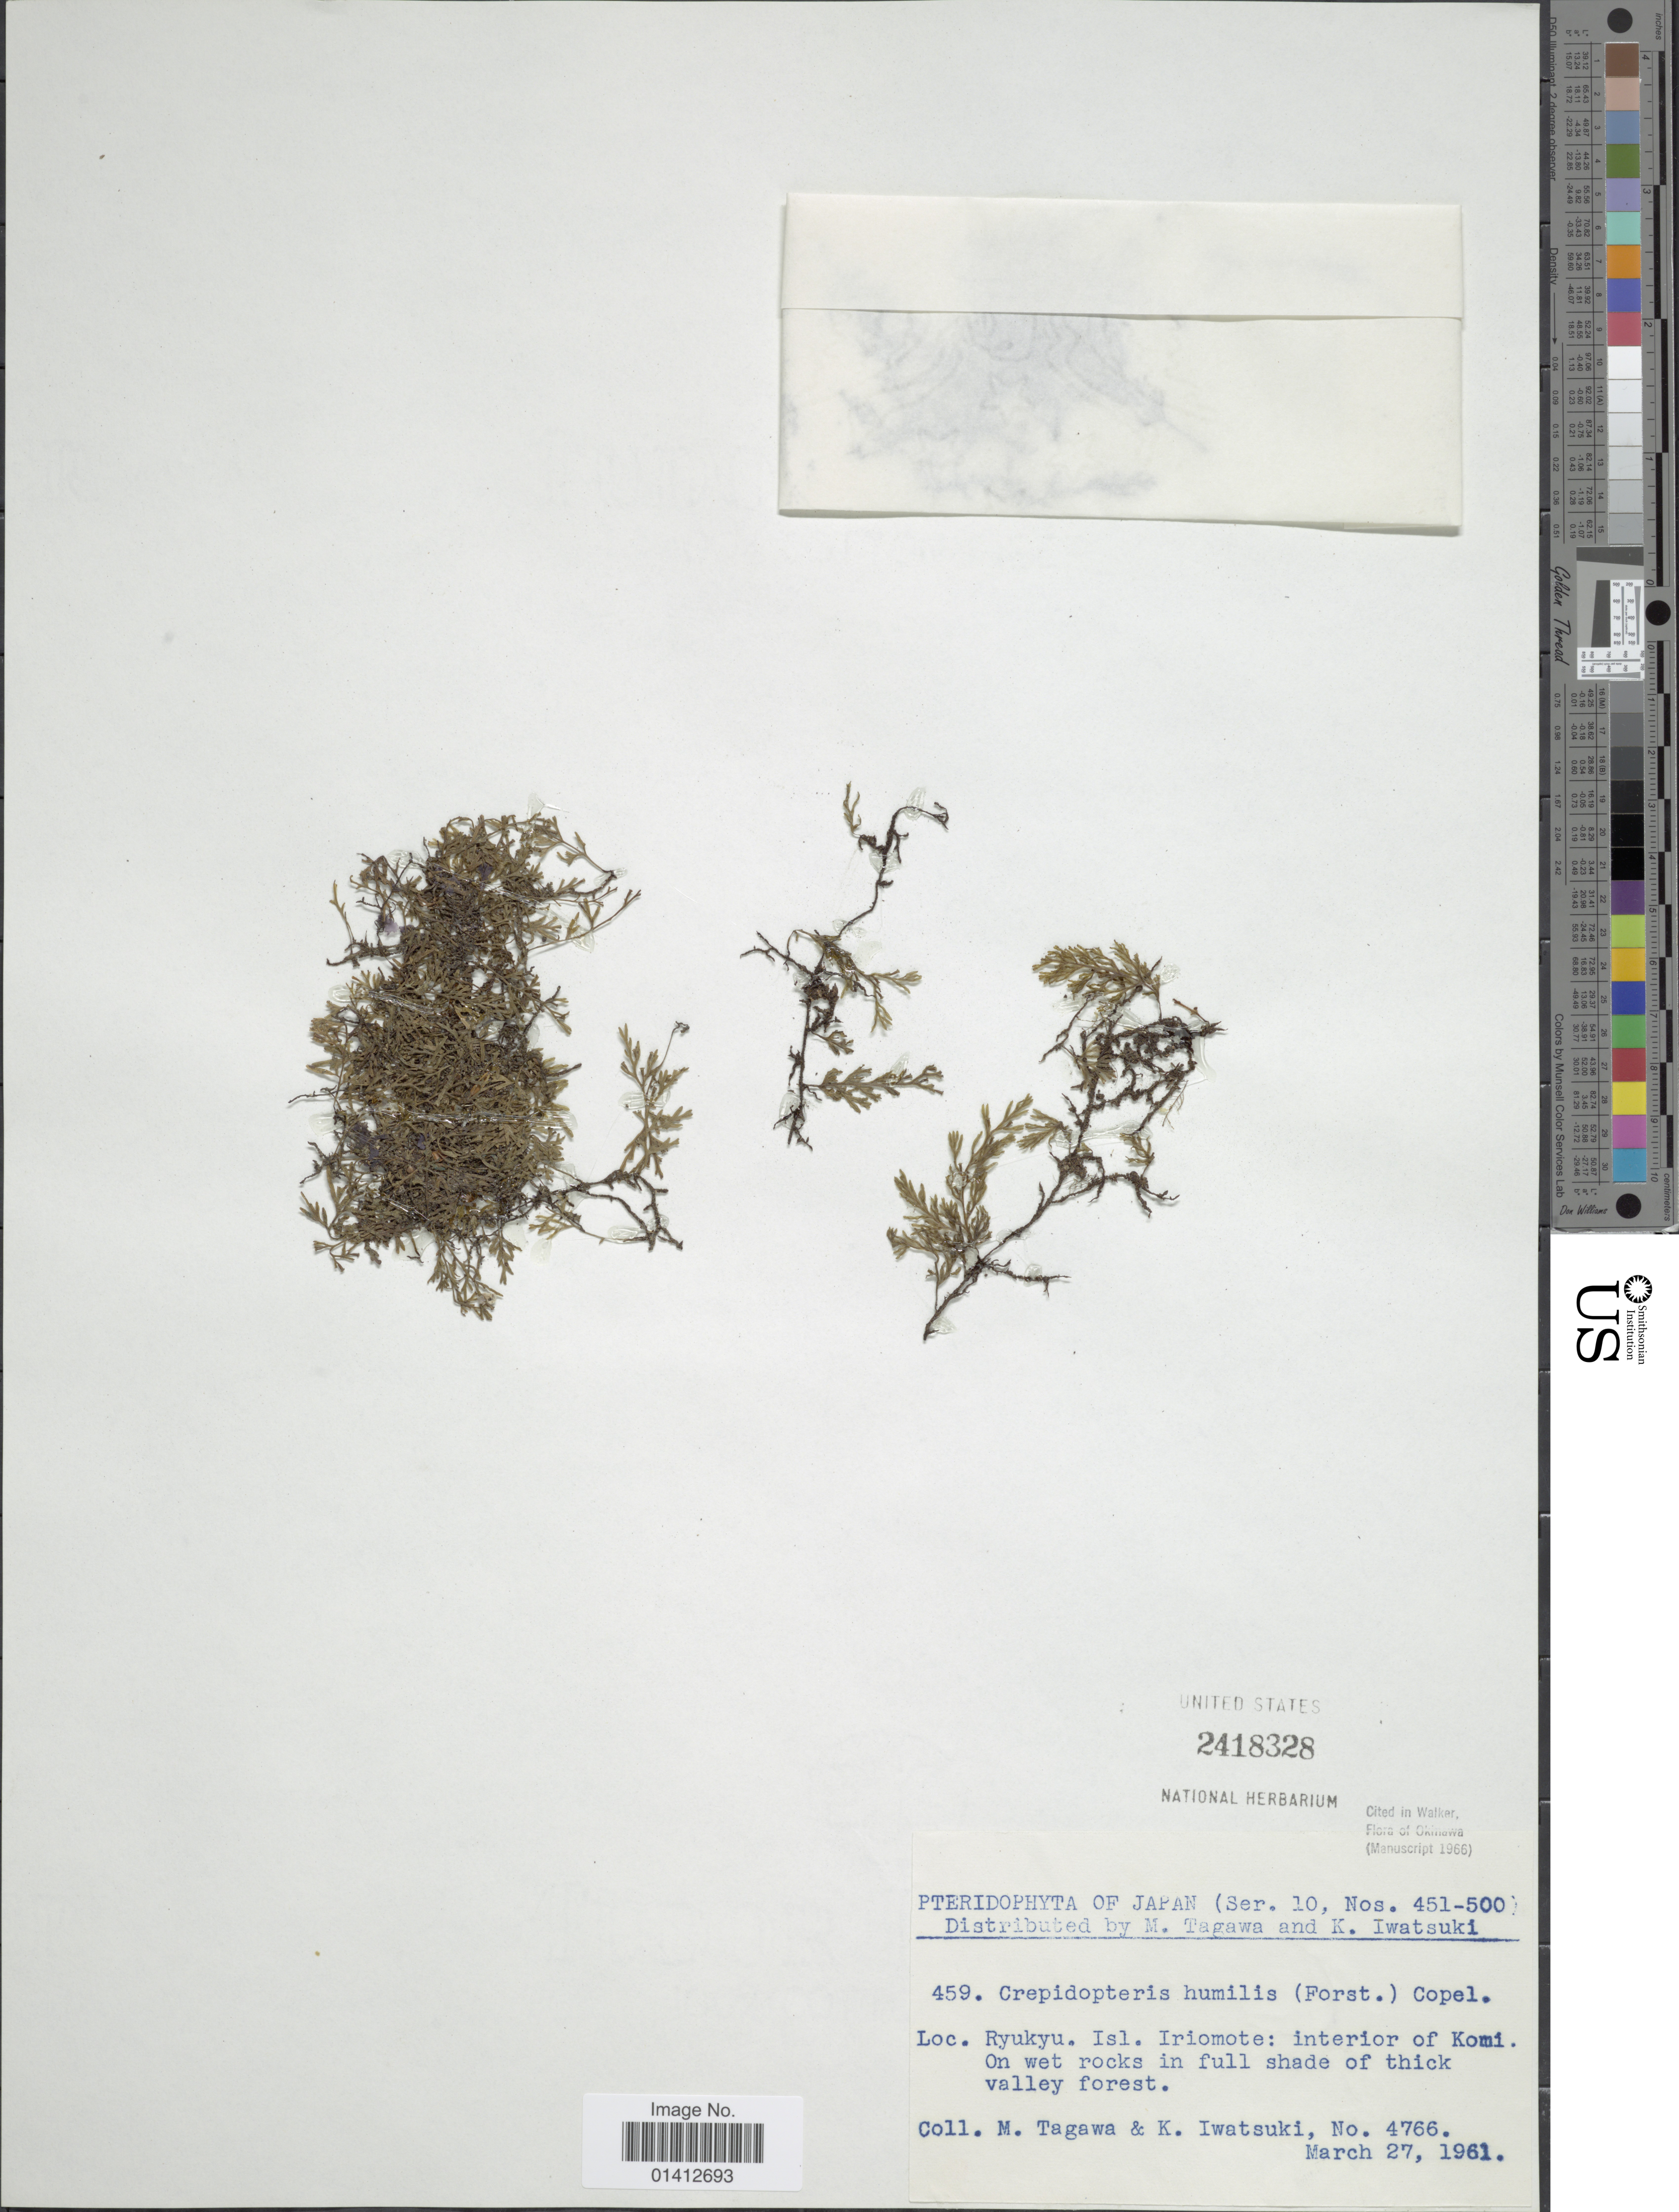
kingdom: Plantae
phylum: Tracheophyta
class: Polypodiopsida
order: Hymenophyllales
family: Hymenophyllaceae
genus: Crepidomanes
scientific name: Crepidomanes humilis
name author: (G. Forst.) Bosch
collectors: M. Tagawa & K. Iwatsuki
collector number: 4766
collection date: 1961-03-27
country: Japan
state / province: Okinawa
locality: Ryukyu Isl Iriomote: interior of Komi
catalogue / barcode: US 2418328